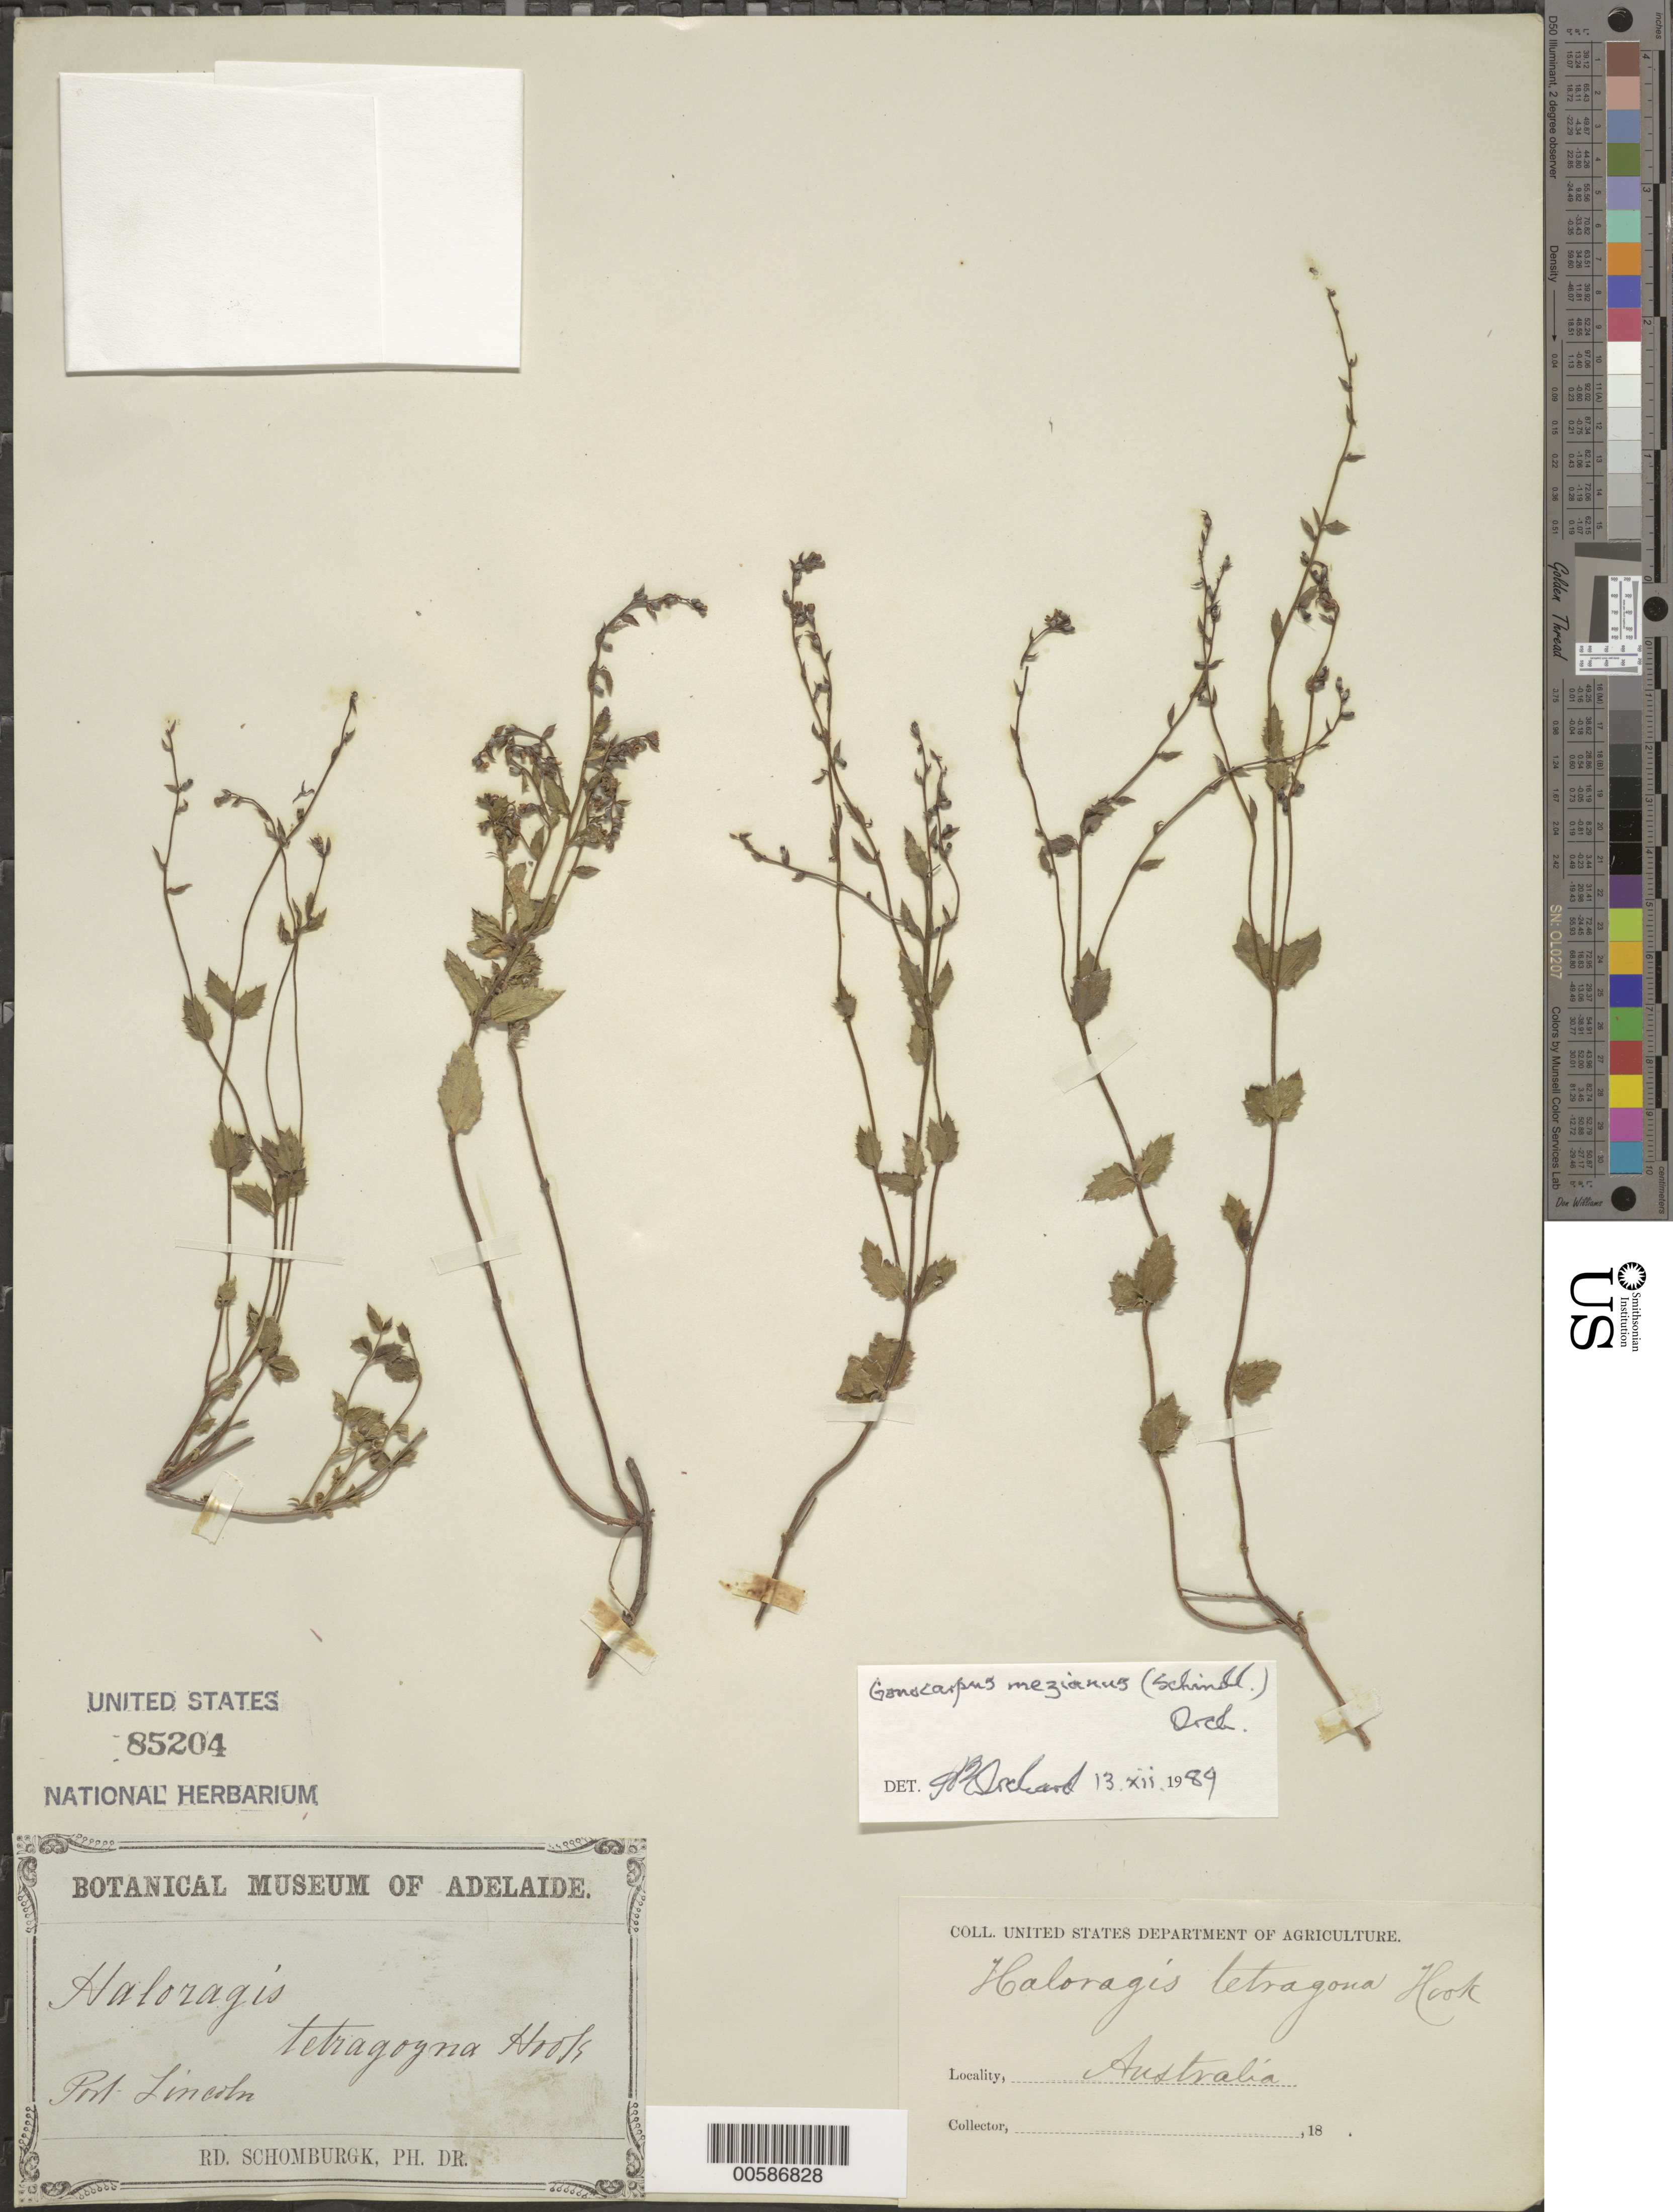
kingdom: Plantae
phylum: Tracheophyta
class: Magnoliopsida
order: Saxifragales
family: Haloragaceae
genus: Gonocarpus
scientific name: Gonocarpus mezianus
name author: (Schindl.) Orchard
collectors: R. Schomgurgk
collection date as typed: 18--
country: Australia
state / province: South Australia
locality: Port Lincoln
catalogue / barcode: US 85204